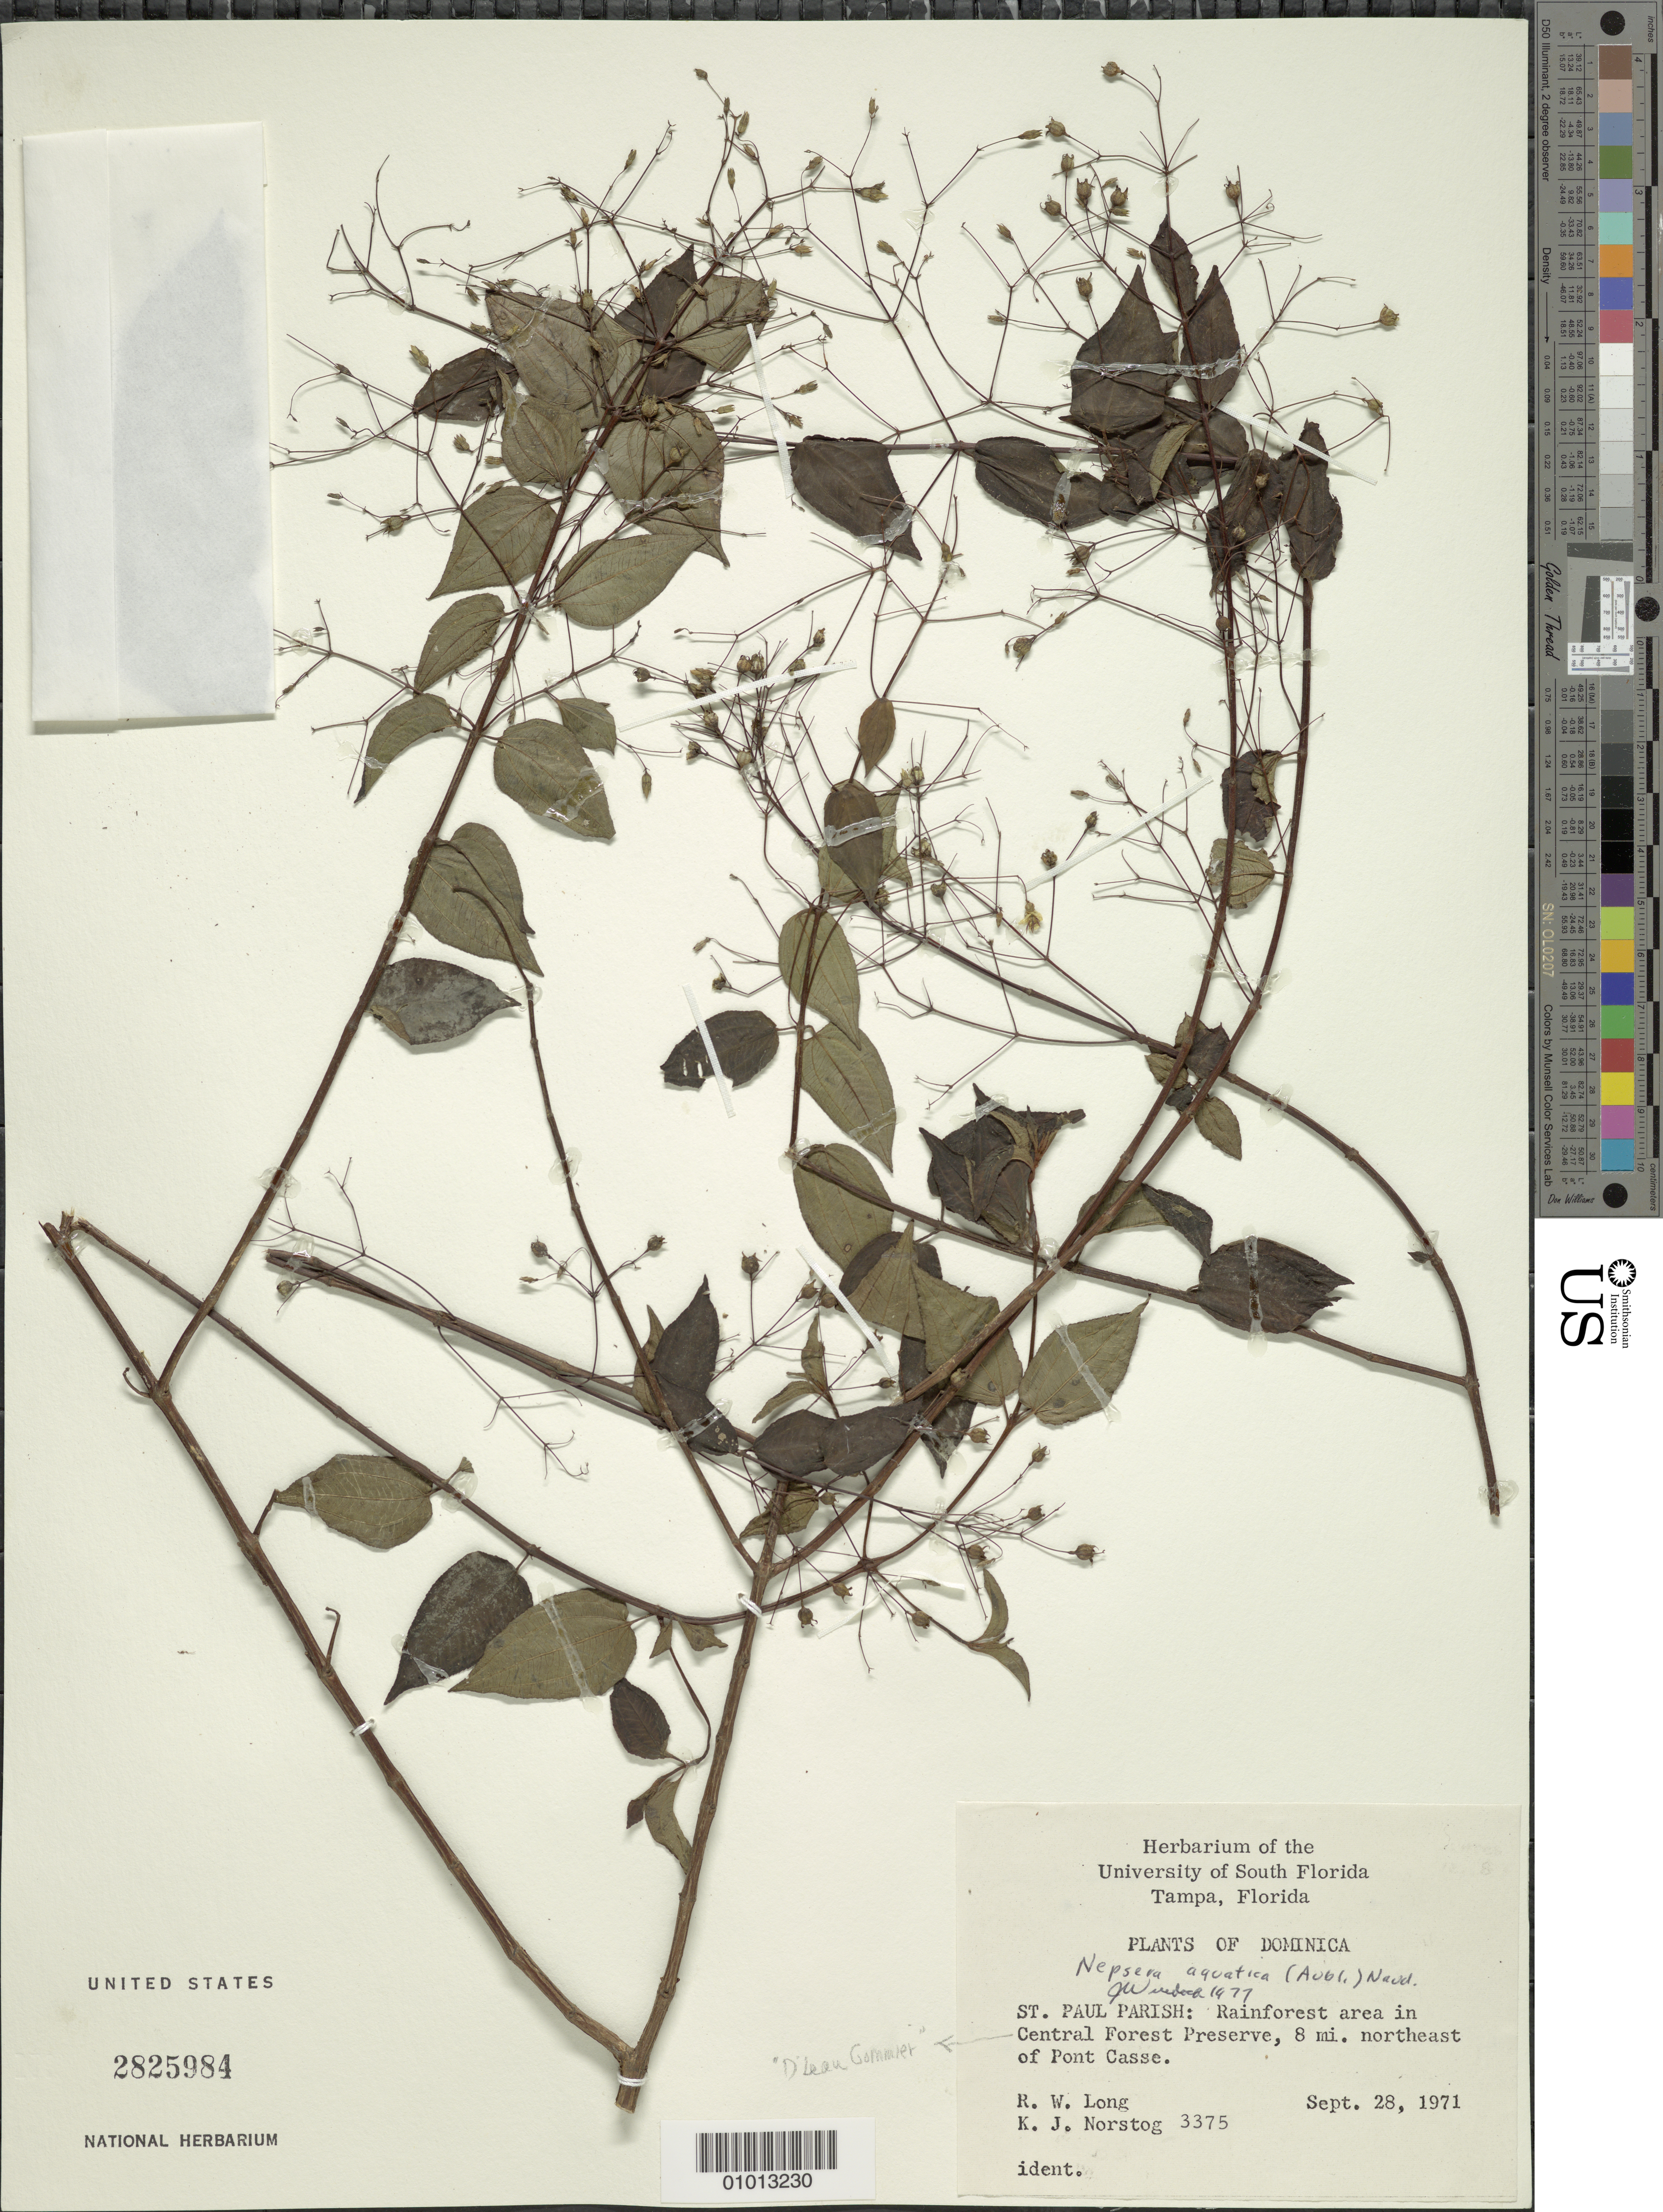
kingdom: Plantae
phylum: Tracheophyta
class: Magnoliopsida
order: Myrtales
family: Melastomataceae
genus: Nepsera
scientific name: Nepsera aquatica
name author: (Aubl.) Naudin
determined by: Wurdack, John J., (US), US (UNITED STATES)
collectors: R. W. Long & K. Norstog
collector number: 3375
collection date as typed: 28 Sep 1971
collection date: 1971-09-28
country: Dominica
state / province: St. Paul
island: Dominica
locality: Central Forest Preserve, 8 miles northeast of Pont Casse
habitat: Rainforest area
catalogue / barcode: US 2825984